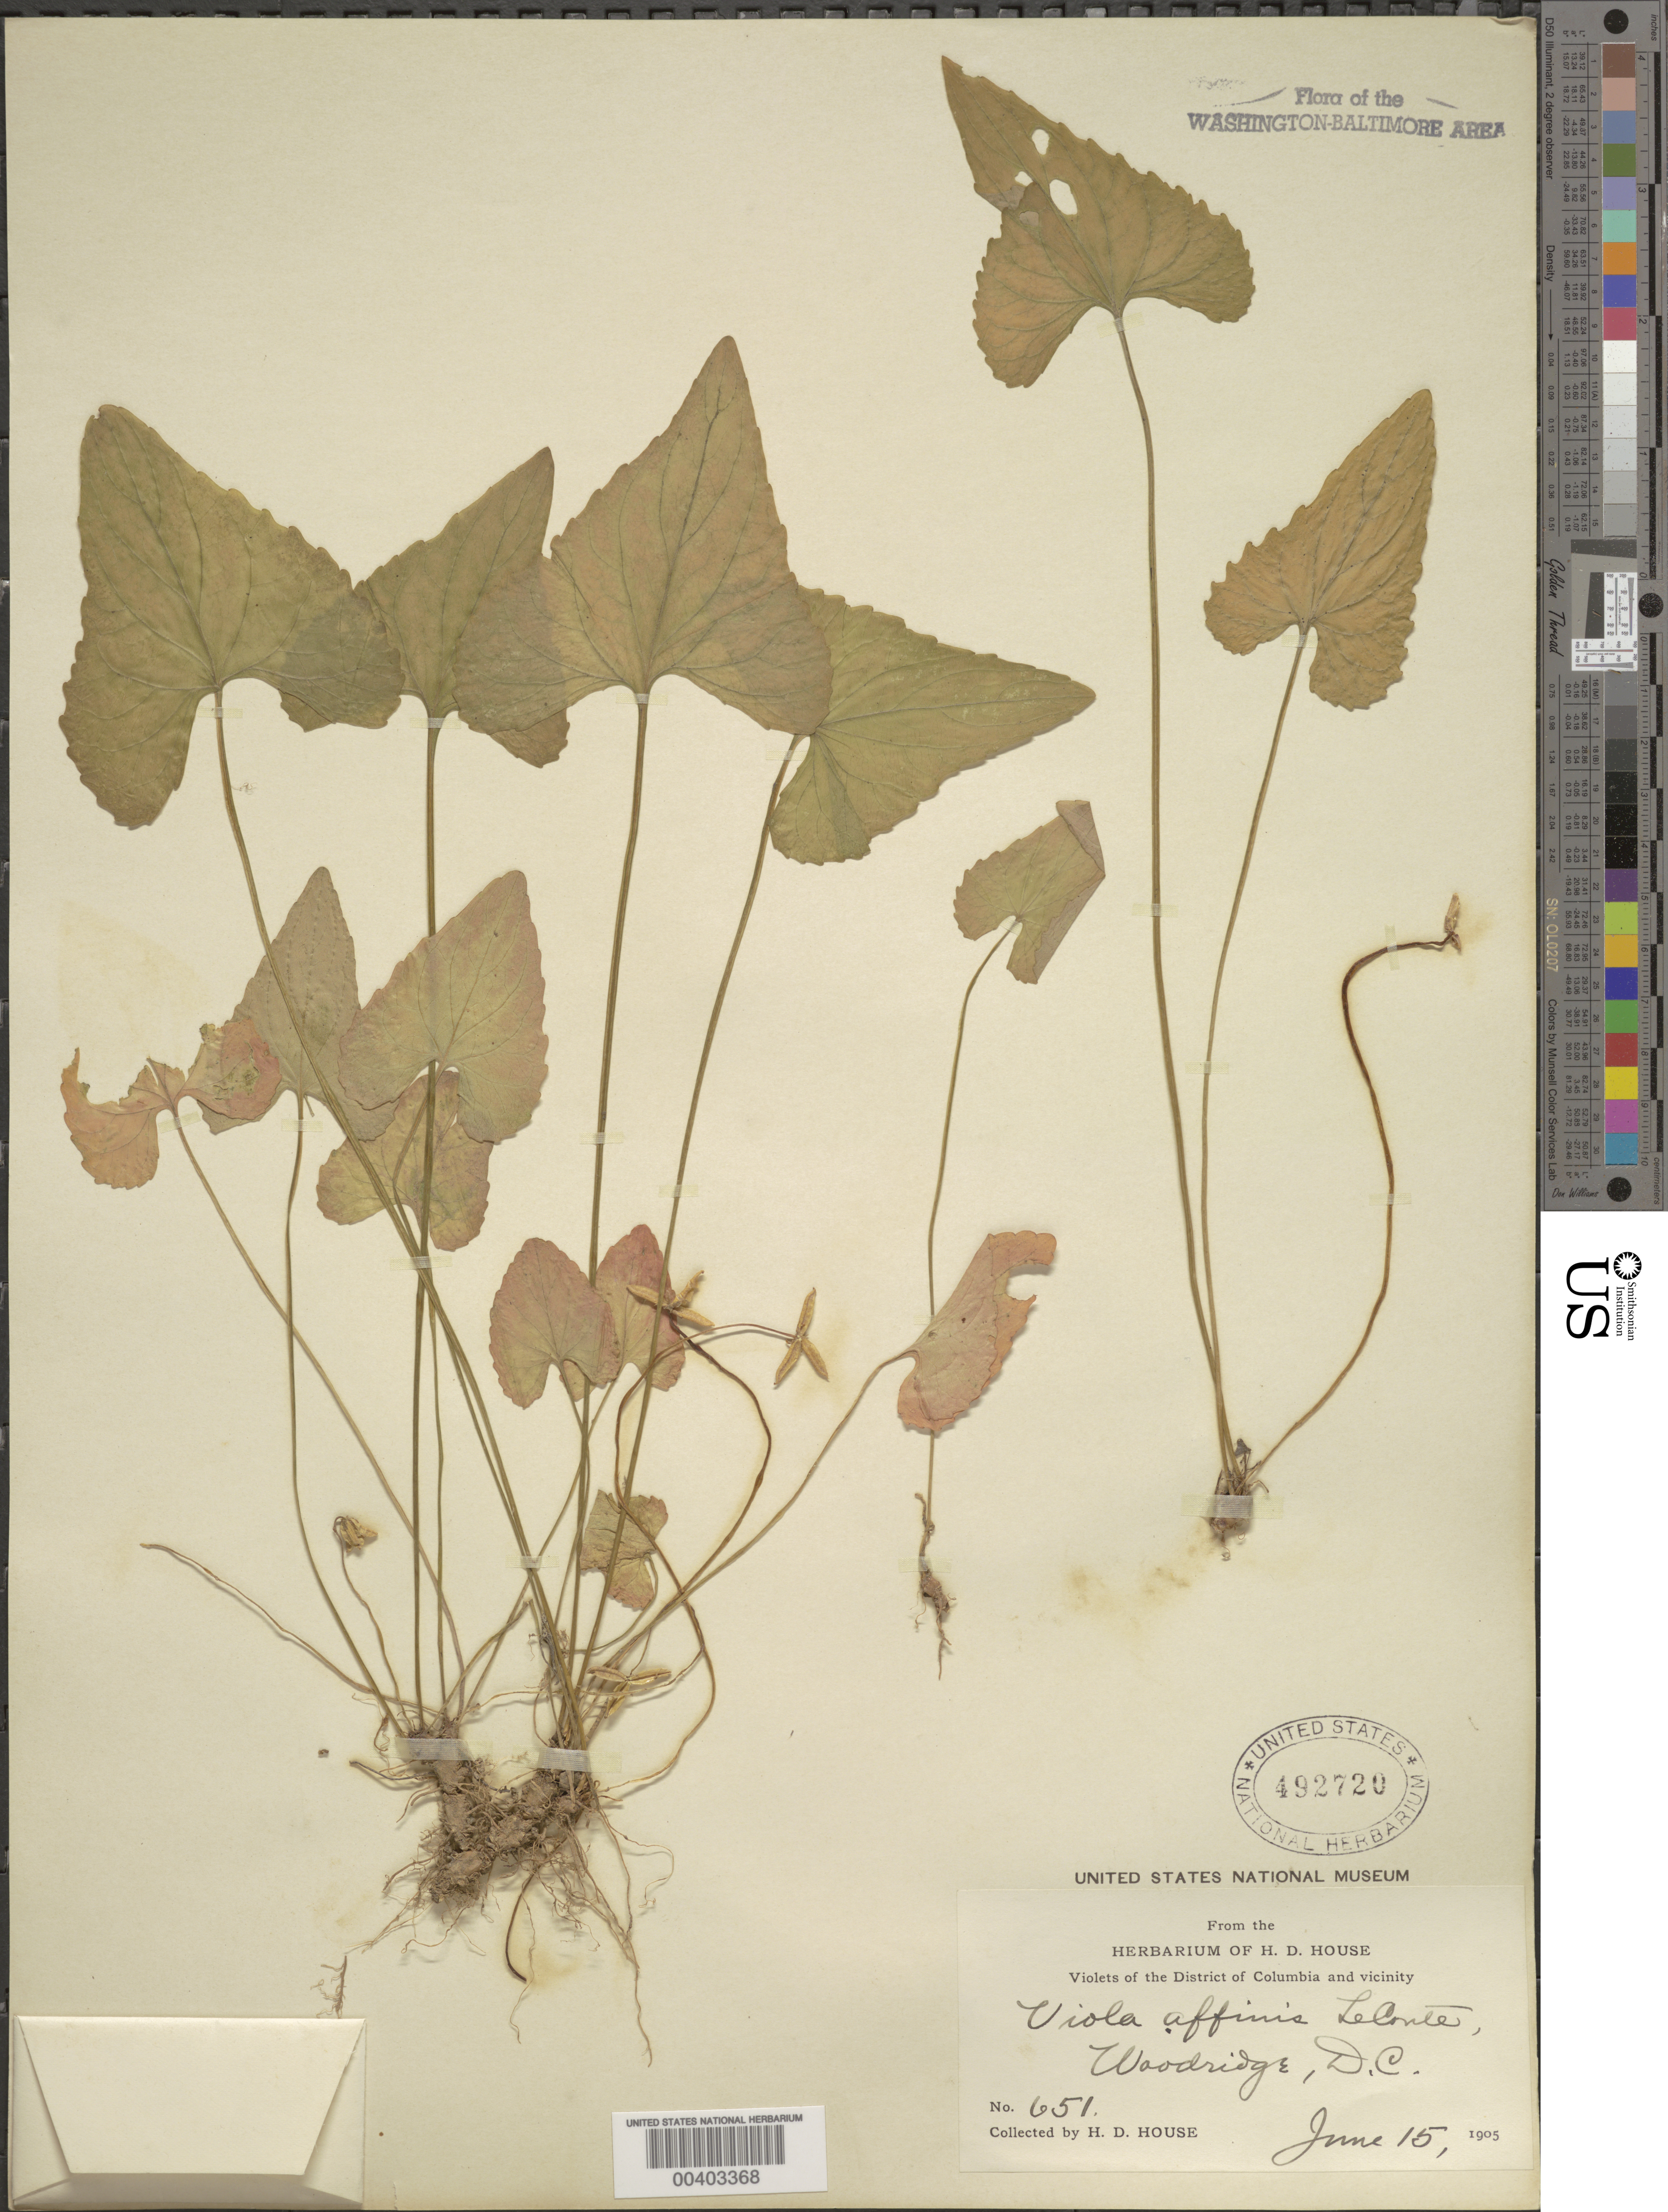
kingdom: Plantae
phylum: Tracheophyta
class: Magnoliopsida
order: Malpighiales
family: Violaceae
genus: Viola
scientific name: Viola sororia var. affinis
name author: (LeConte) McKinney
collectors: H. D. House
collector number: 651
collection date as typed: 15 Jun 1905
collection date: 1905-06-15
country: United States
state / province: District of Columbia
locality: Woodridge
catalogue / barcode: US 492720